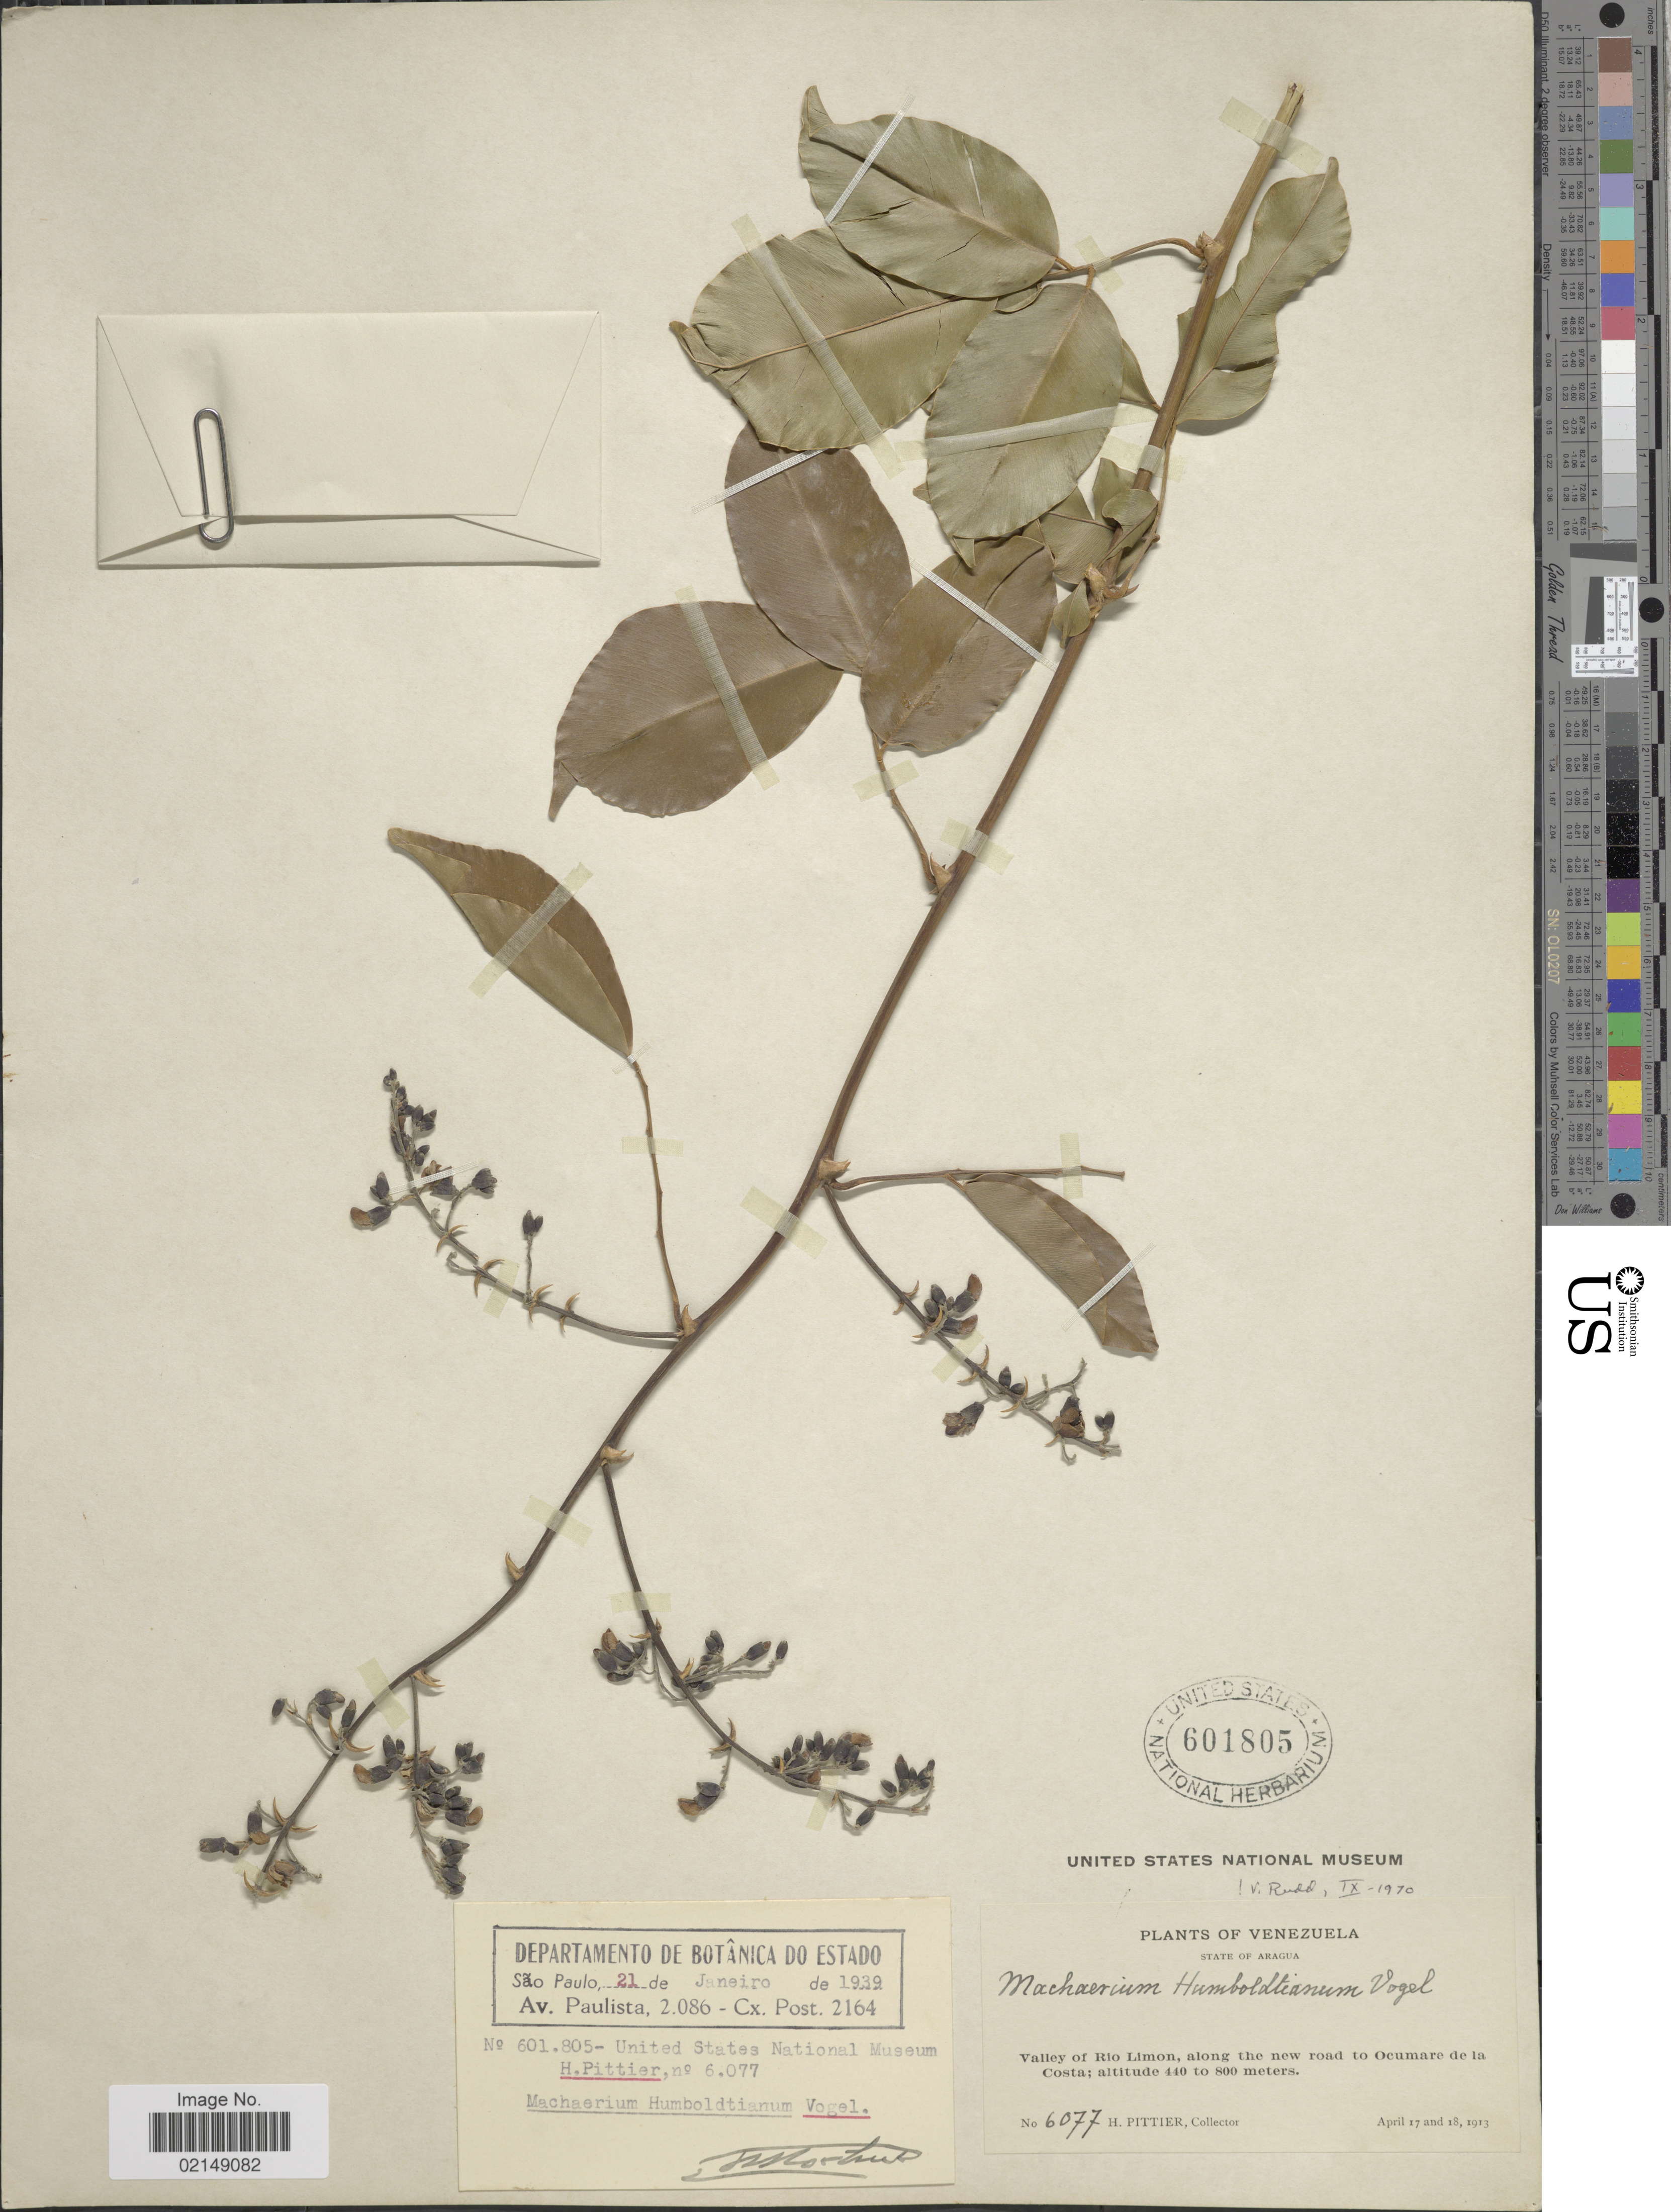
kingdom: Plantae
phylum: Tracheophyta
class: Magnoliopsida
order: Fabales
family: Fabaceae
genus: Machaerium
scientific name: Machaerium humboldtianum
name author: Vogel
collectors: H. F. Pittier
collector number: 6077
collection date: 1913-04-17/1913-04-18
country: Venezuela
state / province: Aragua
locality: Valley of Rio Limon, along the new road to Ocumare de la Costa.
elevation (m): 440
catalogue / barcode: US 601805